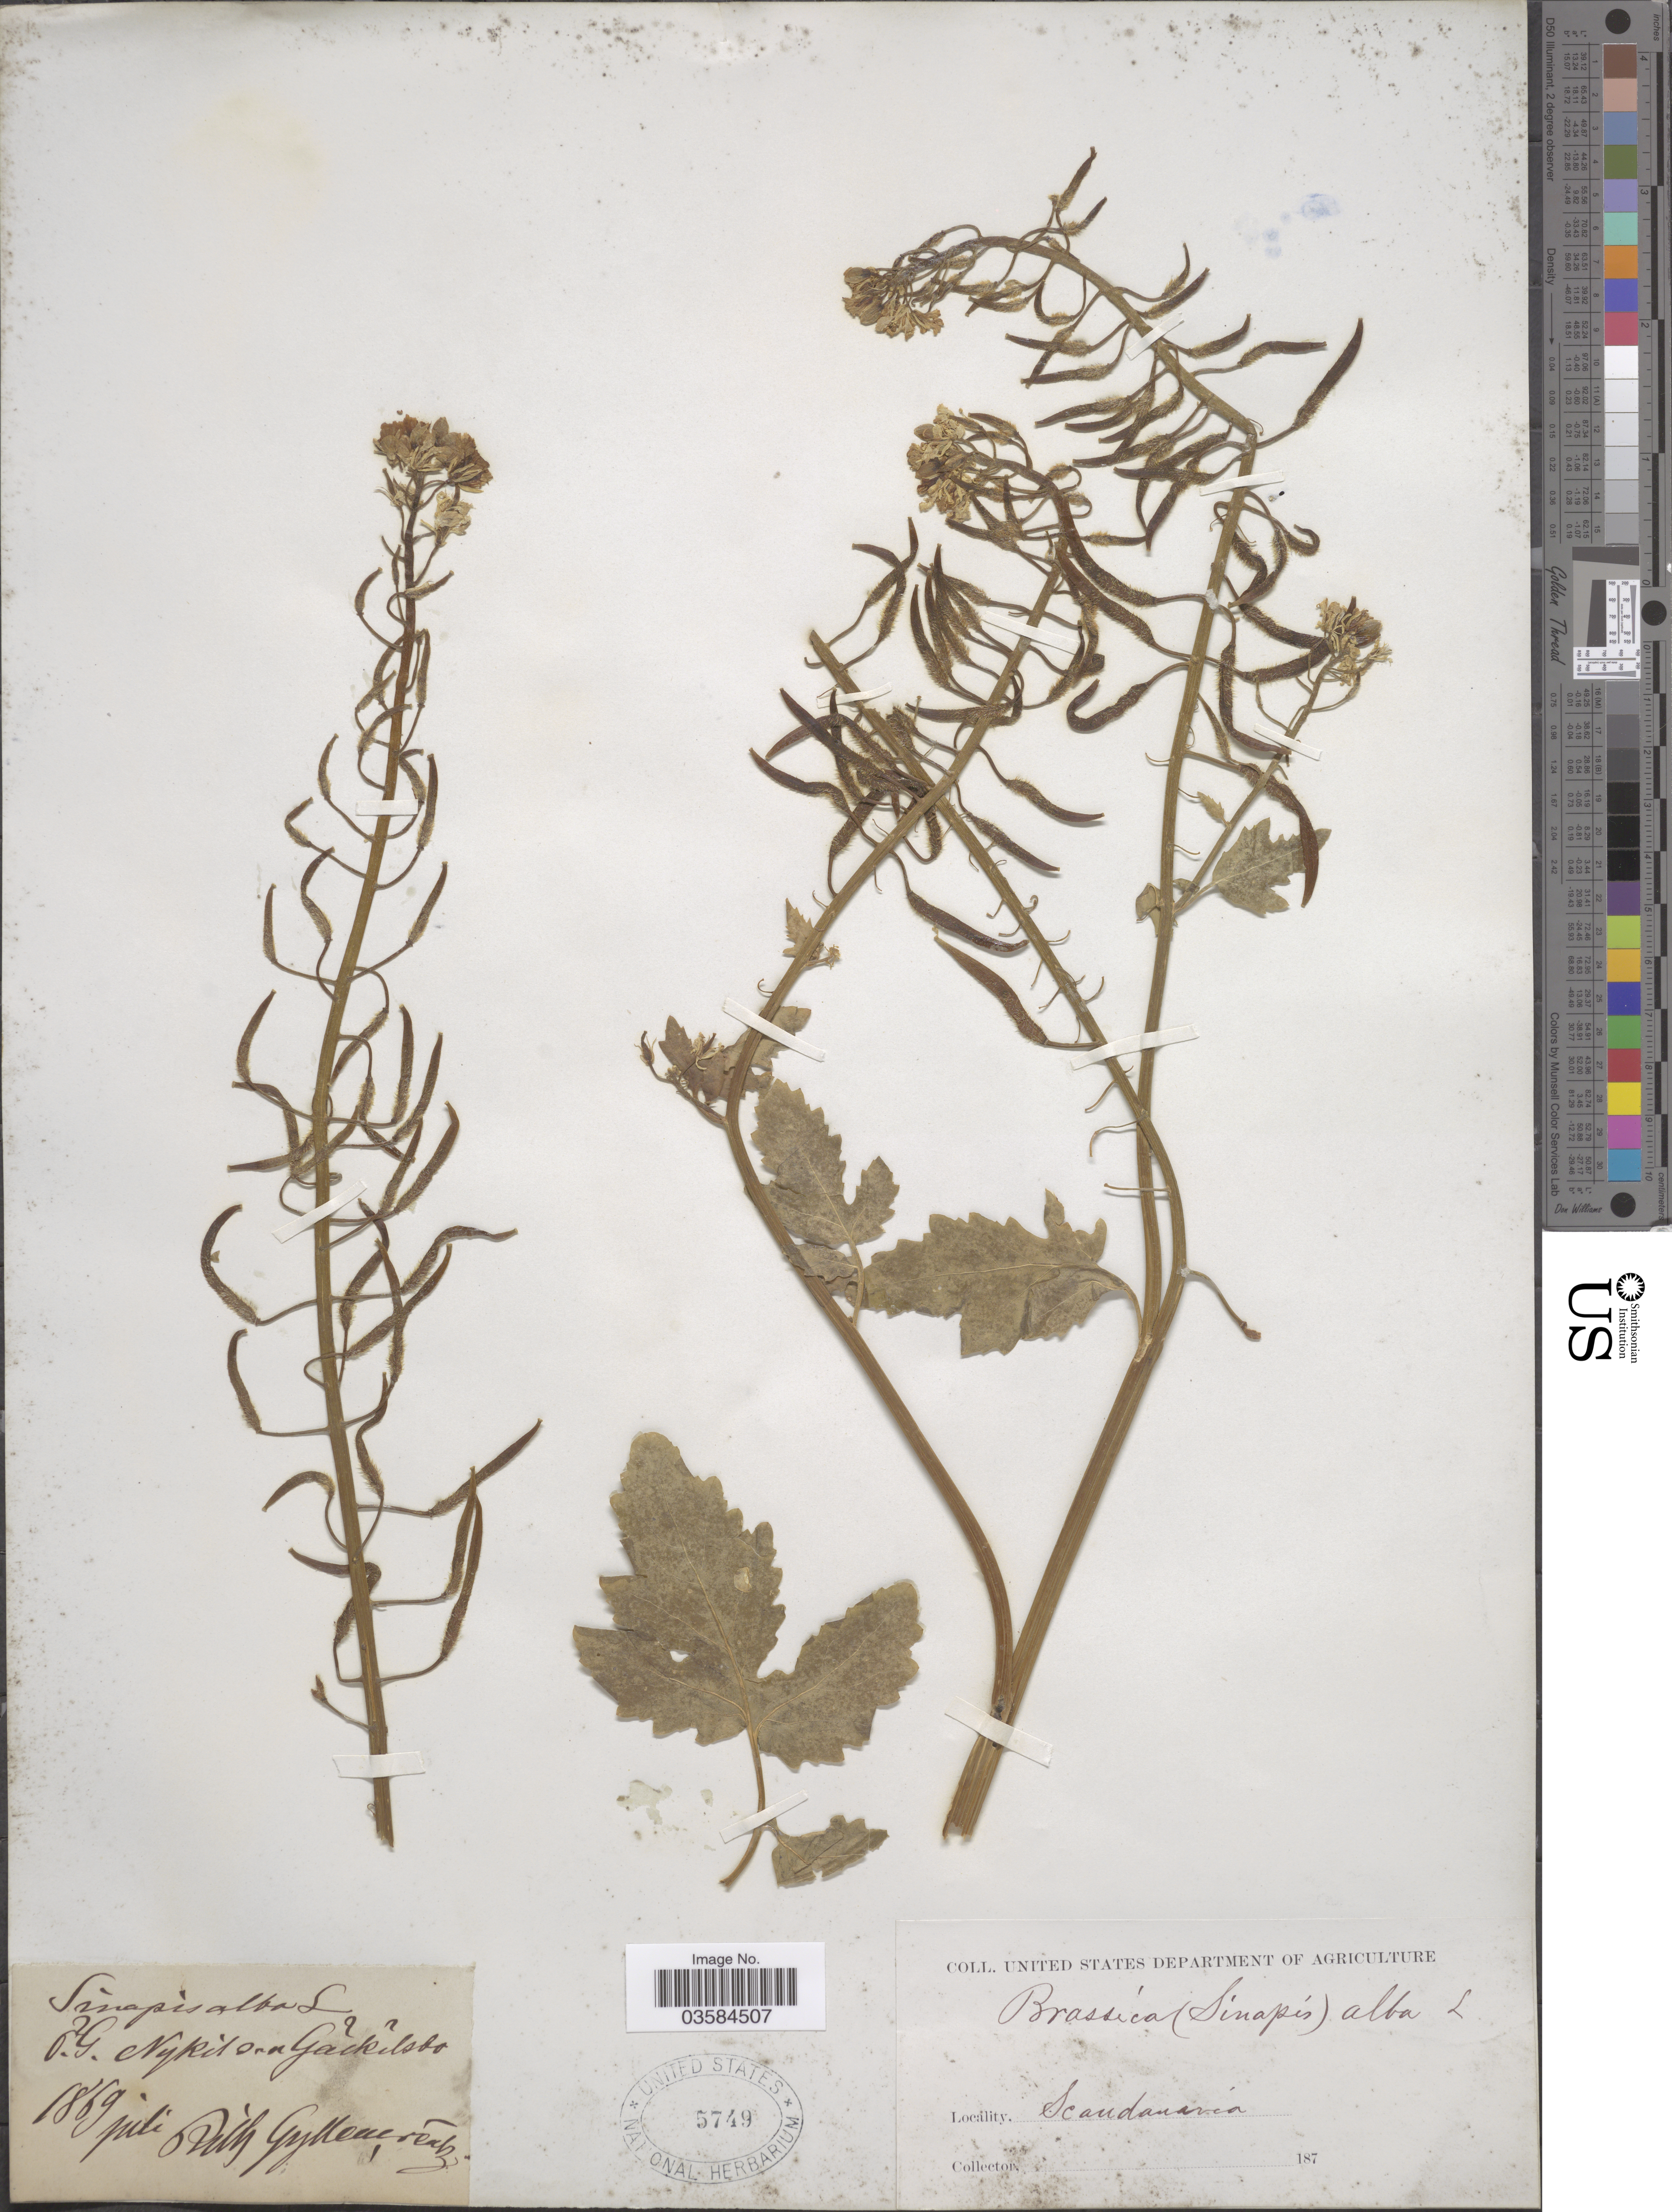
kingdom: Plantae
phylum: Tracheophyta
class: Magnoliopsida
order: Brassicales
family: Brassicaceae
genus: Sinapis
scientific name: Sinapis alba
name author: L.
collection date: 1869-07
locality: Scandanavia. Ruth Gythenerentz [interpreted].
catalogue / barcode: US 5749